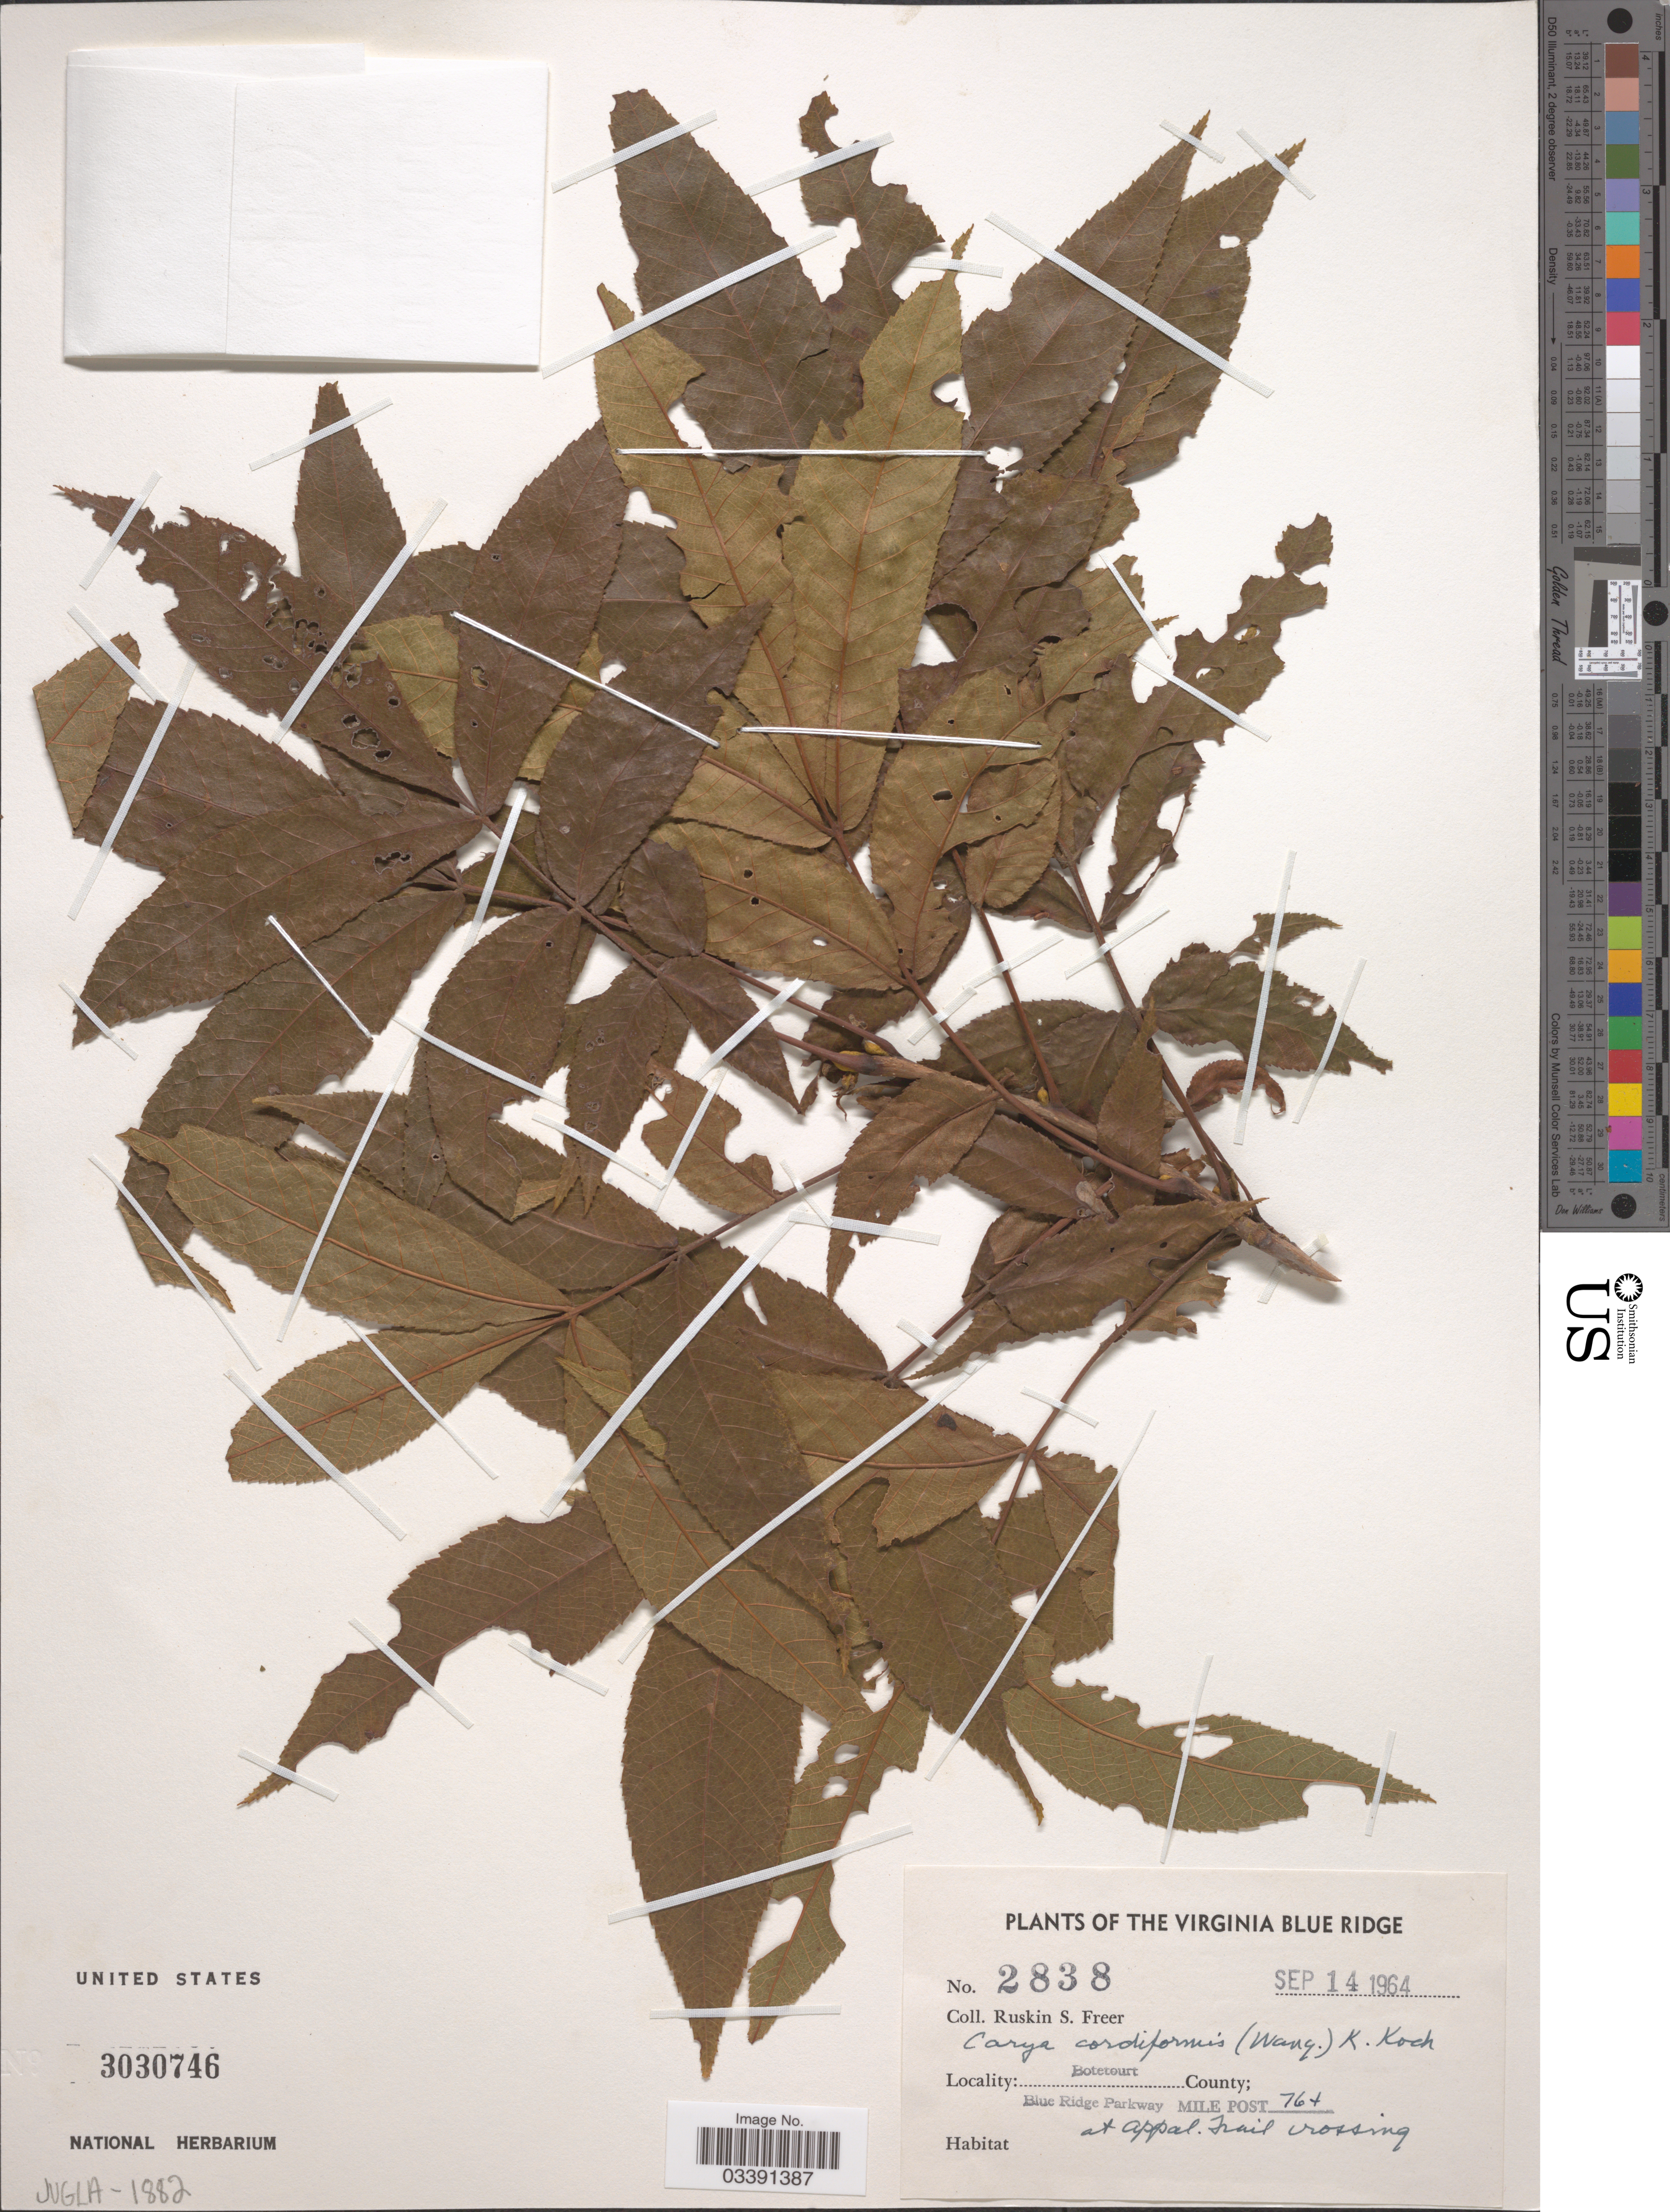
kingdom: Plantae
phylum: Tracheophyta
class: Magnoliopsida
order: Fagales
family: Juglandaceae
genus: Carya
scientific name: Carya cordiformis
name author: (Wangenh.) K. Koch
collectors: R. Freer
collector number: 2838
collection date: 1964-09-14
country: United States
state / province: Virginia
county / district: Botetourt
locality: Virginia Blue Ridge. Botetourt County; Blue Ridge Parkway Mile Post 76+ at Appal Trail crossing.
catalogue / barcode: US 3030746